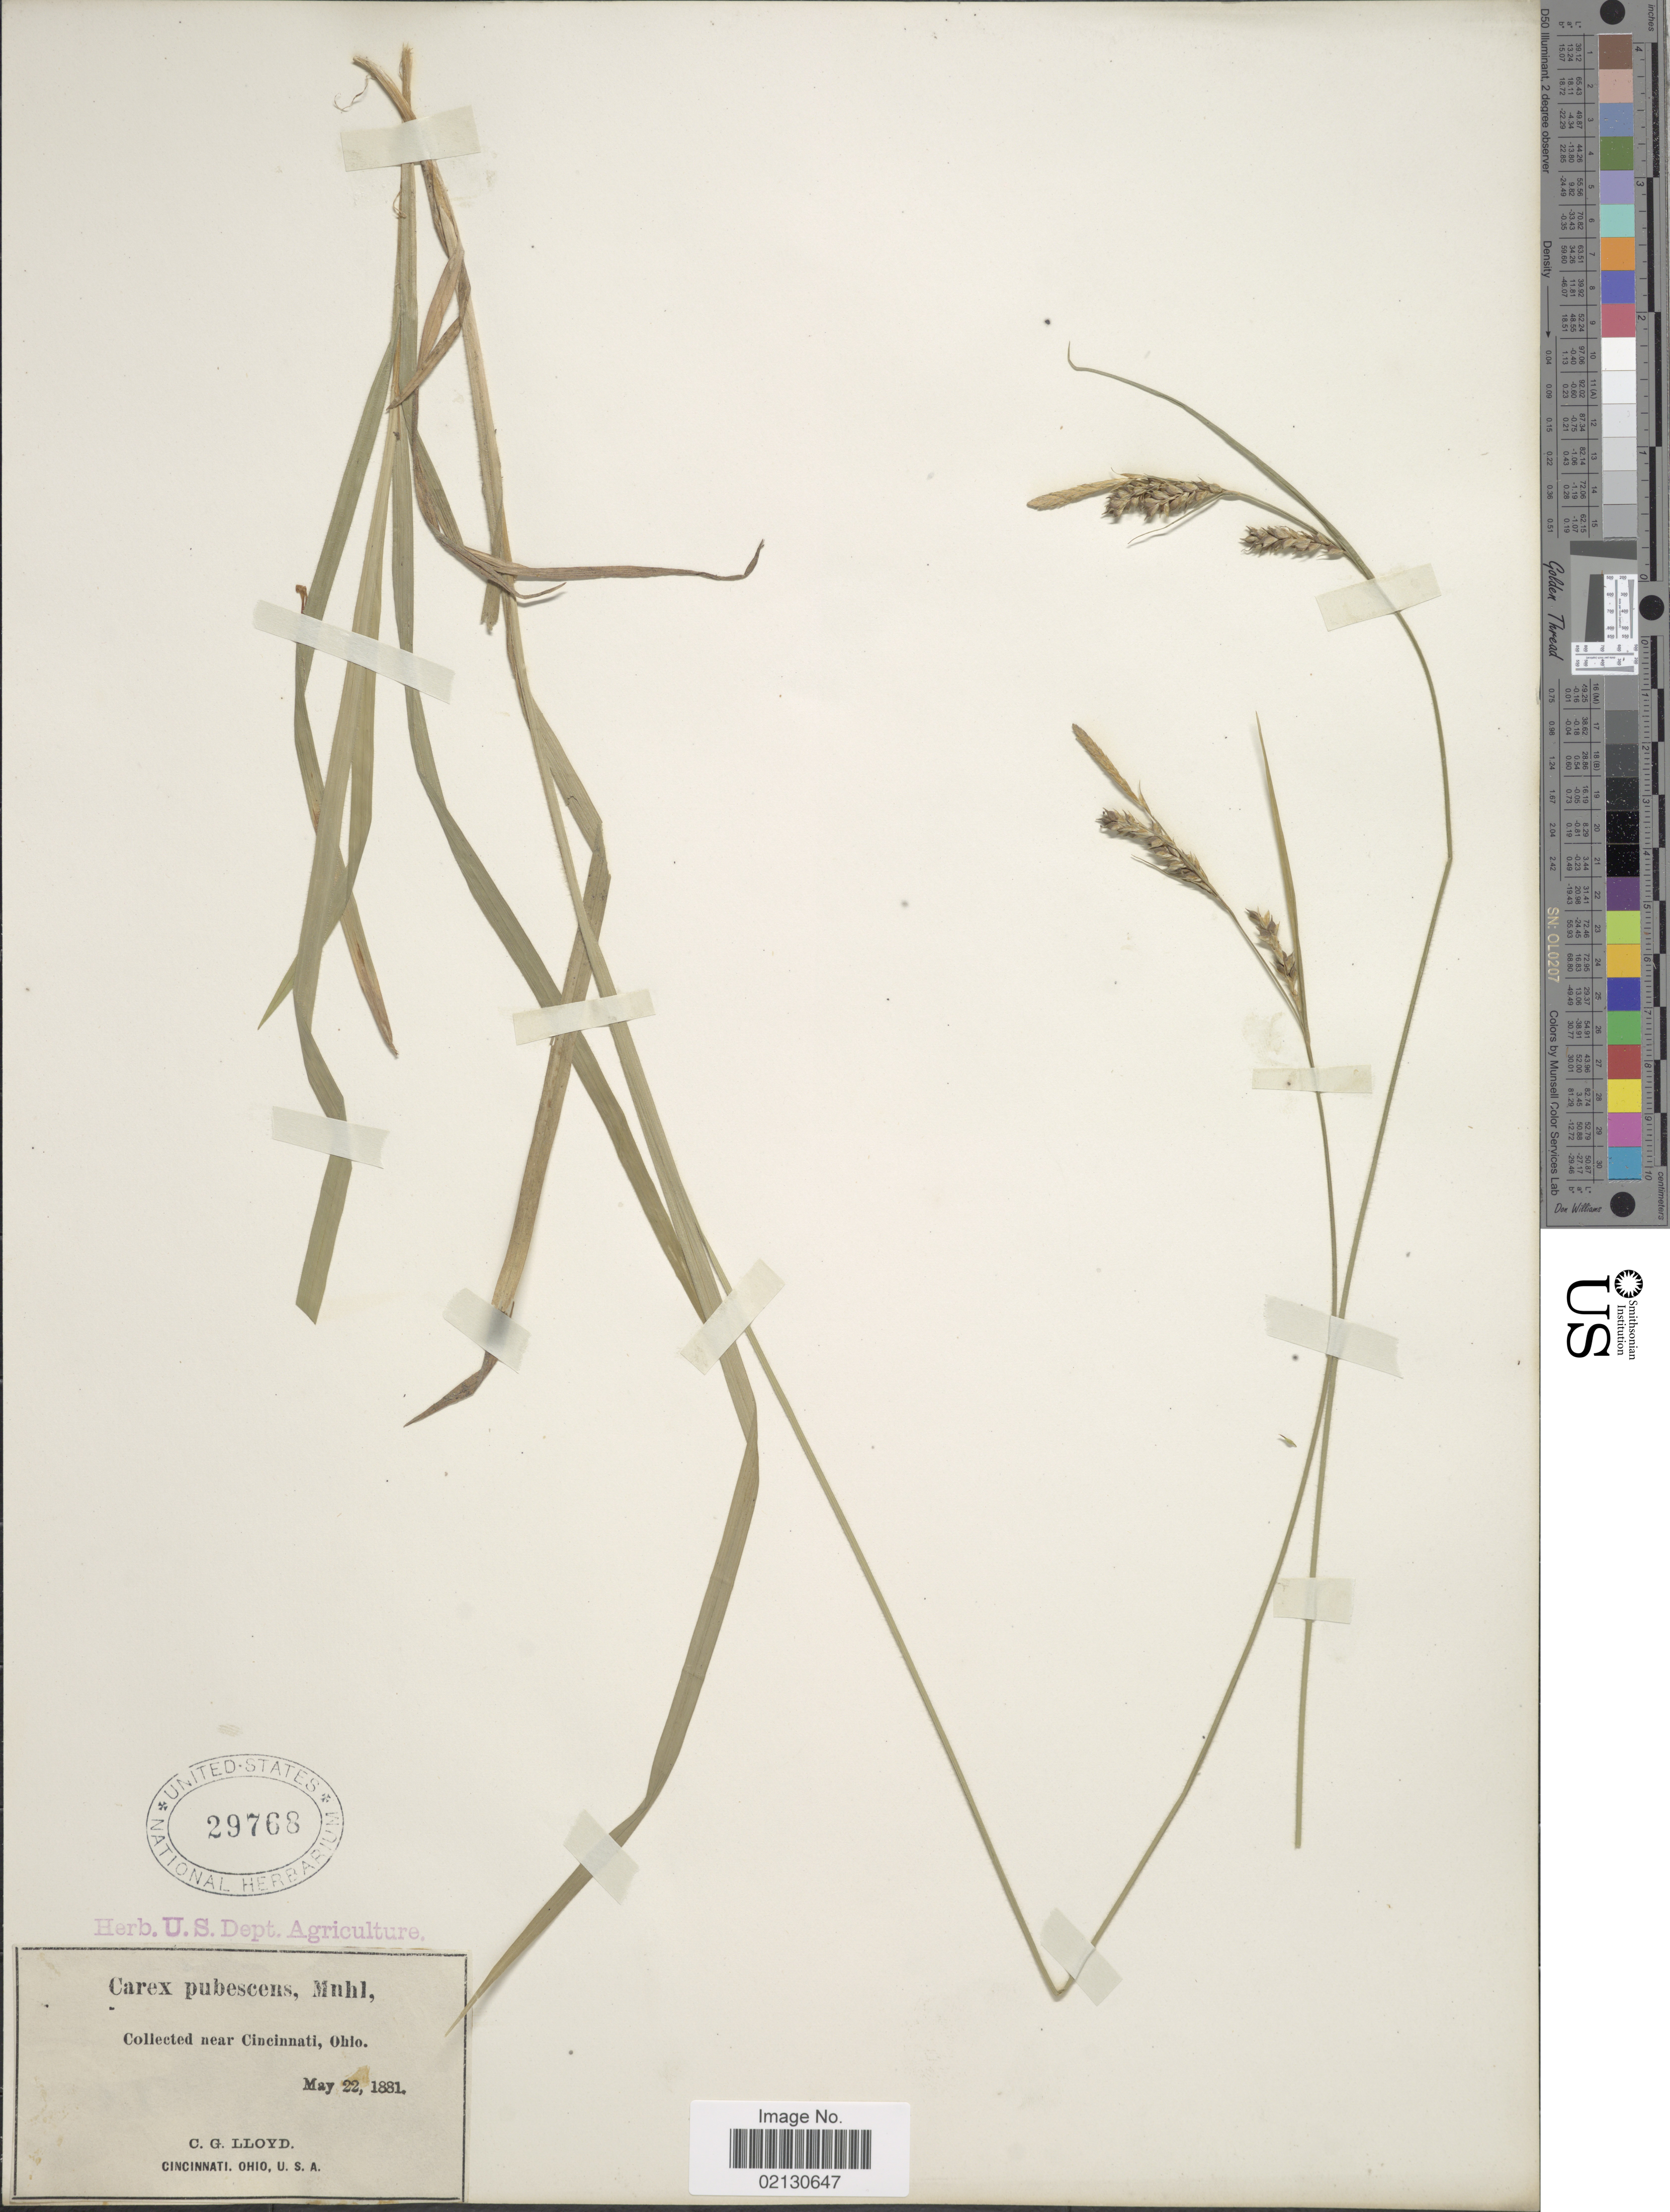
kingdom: Plantae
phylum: Tracheophyta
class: Liliopsida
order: Poales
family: Cyperaceae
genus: Carex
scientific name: Carex hirtifolia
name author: Mack.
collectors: C. G. Lloyd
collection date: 1881-05-22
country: United States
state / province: Ohio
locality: Near Cincinnati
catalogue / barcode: US 29768